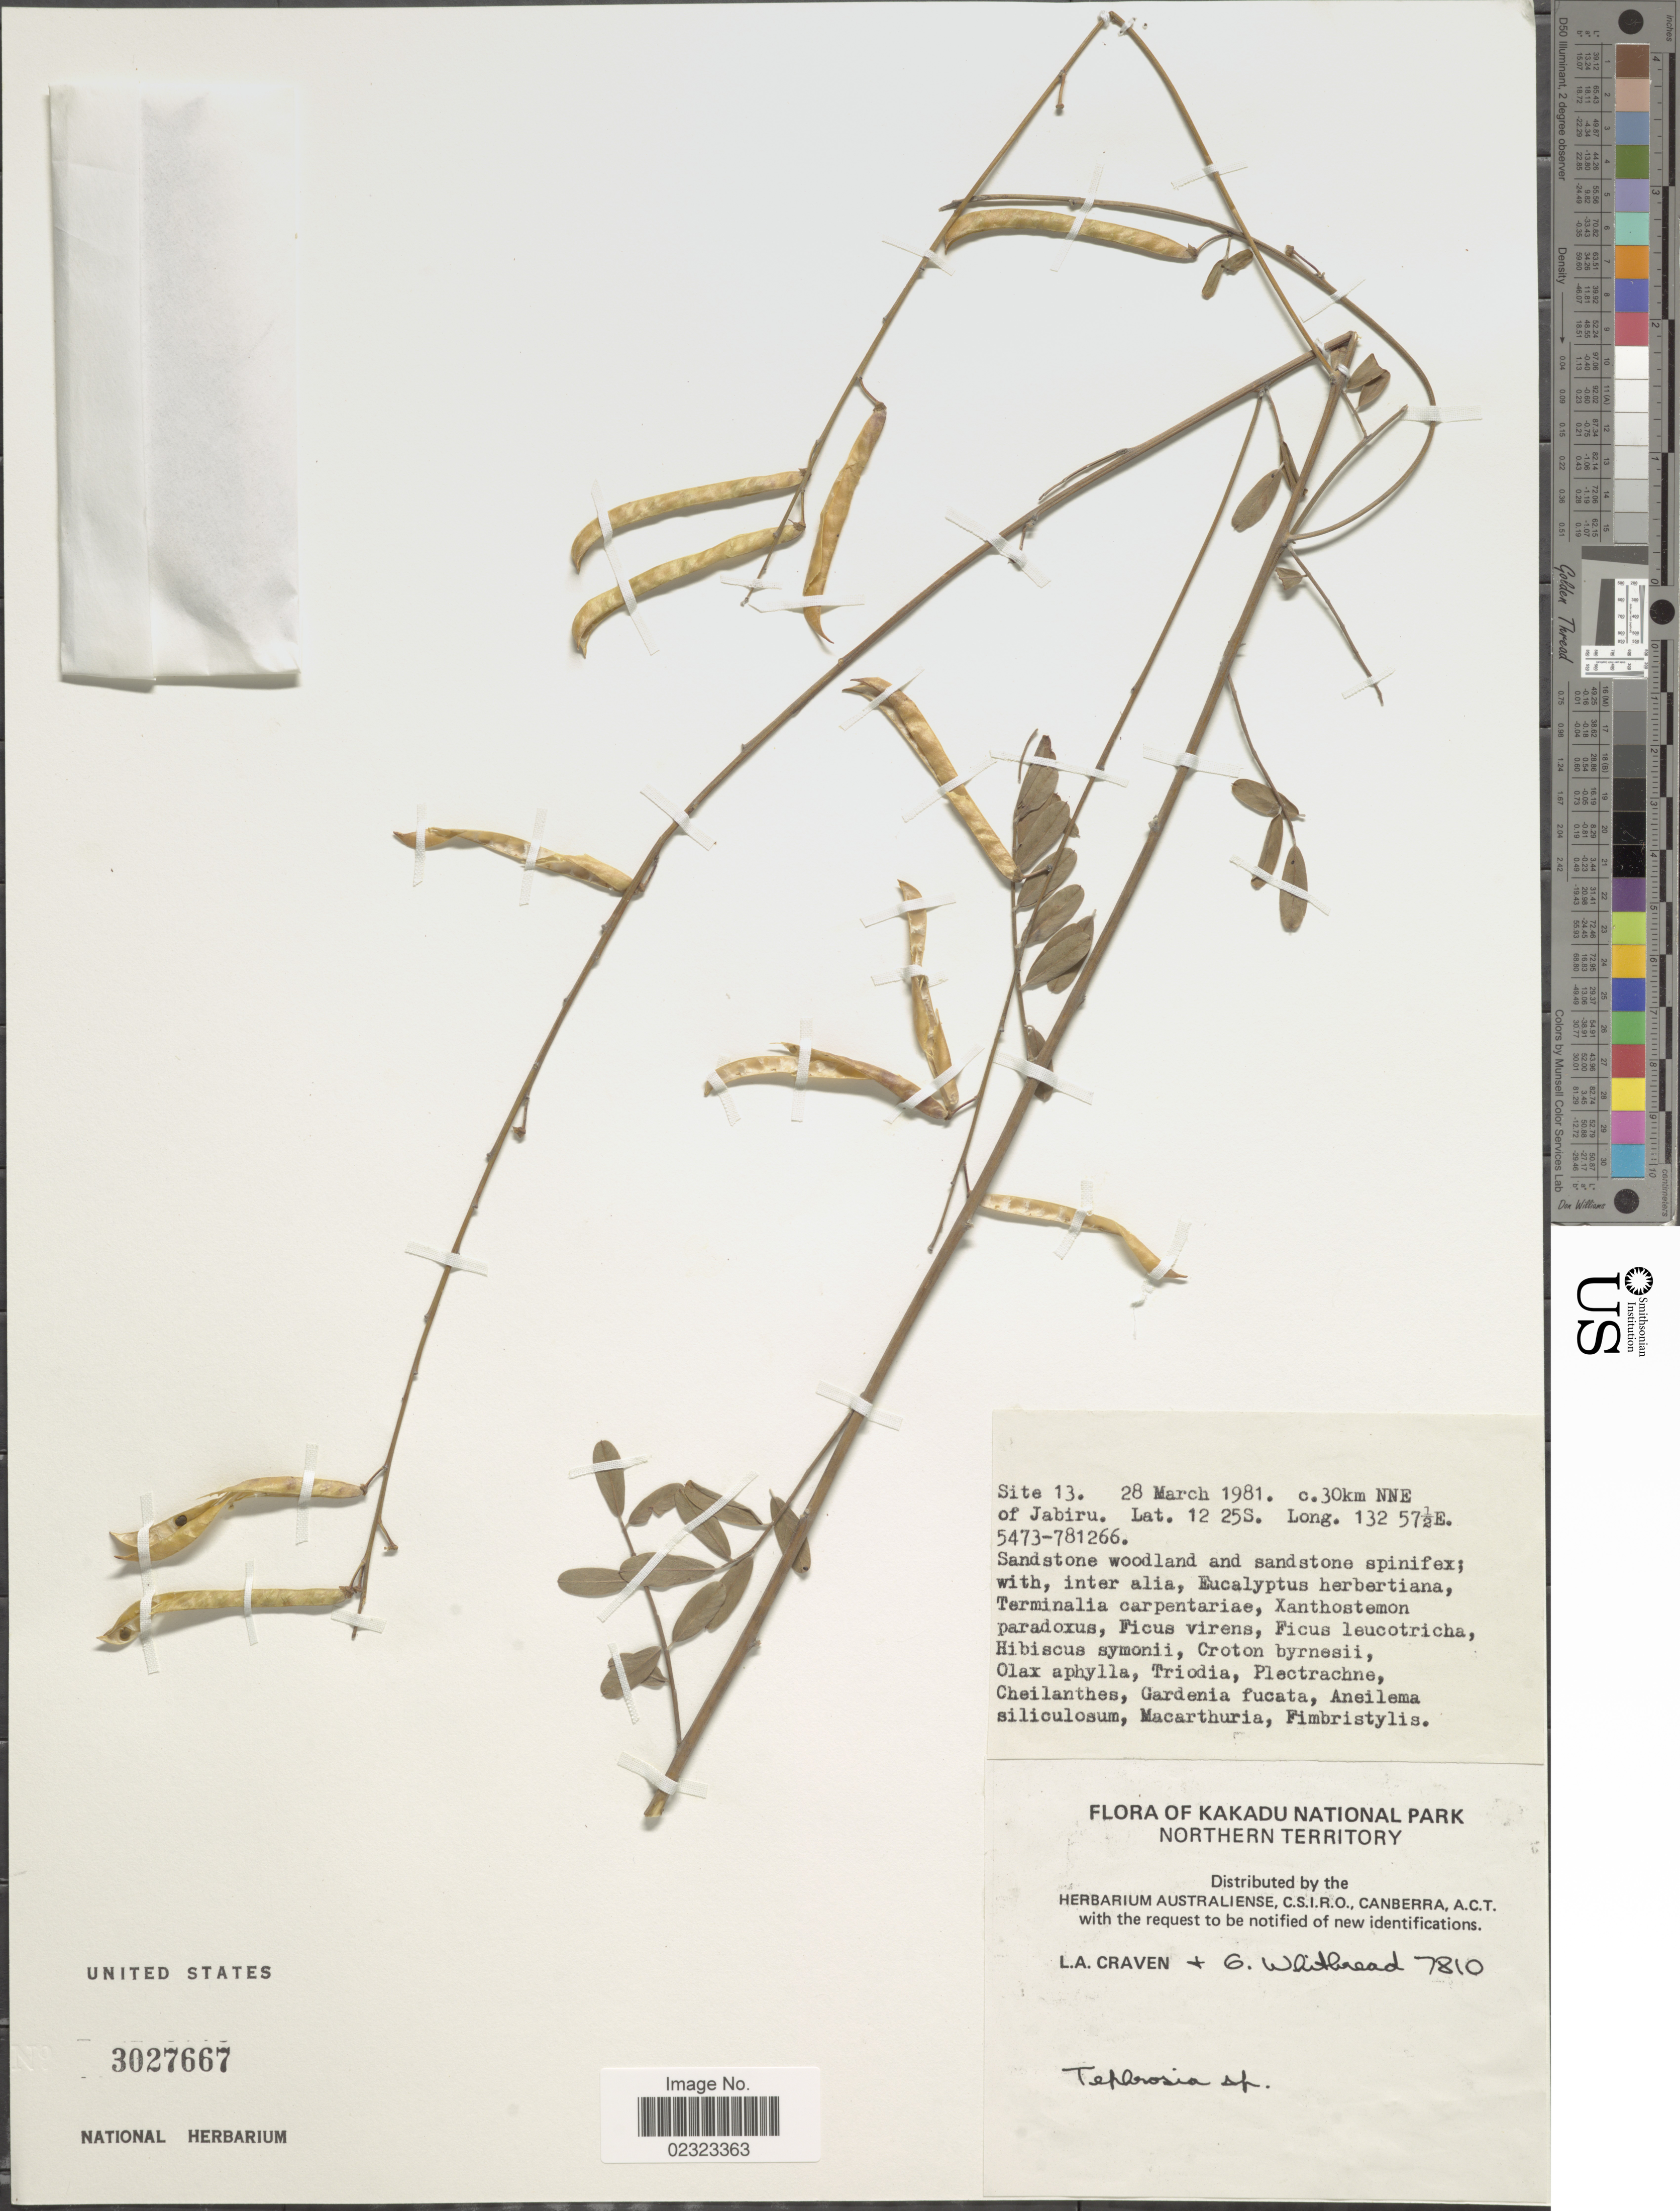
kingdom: Plantae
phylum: Tracheophyta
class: Magnoliopsida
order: Fabales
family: Fabaceae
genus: Tephrosia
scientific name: Tephrosia sp.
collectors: L. A. Craven & G. Whitehead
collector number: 7810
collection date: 1981-03-28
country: Australia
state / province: Northern Territory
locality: Kakadu National Park, site 13, c. 20 km NNE of Jabiru.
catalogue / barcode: US 3027667